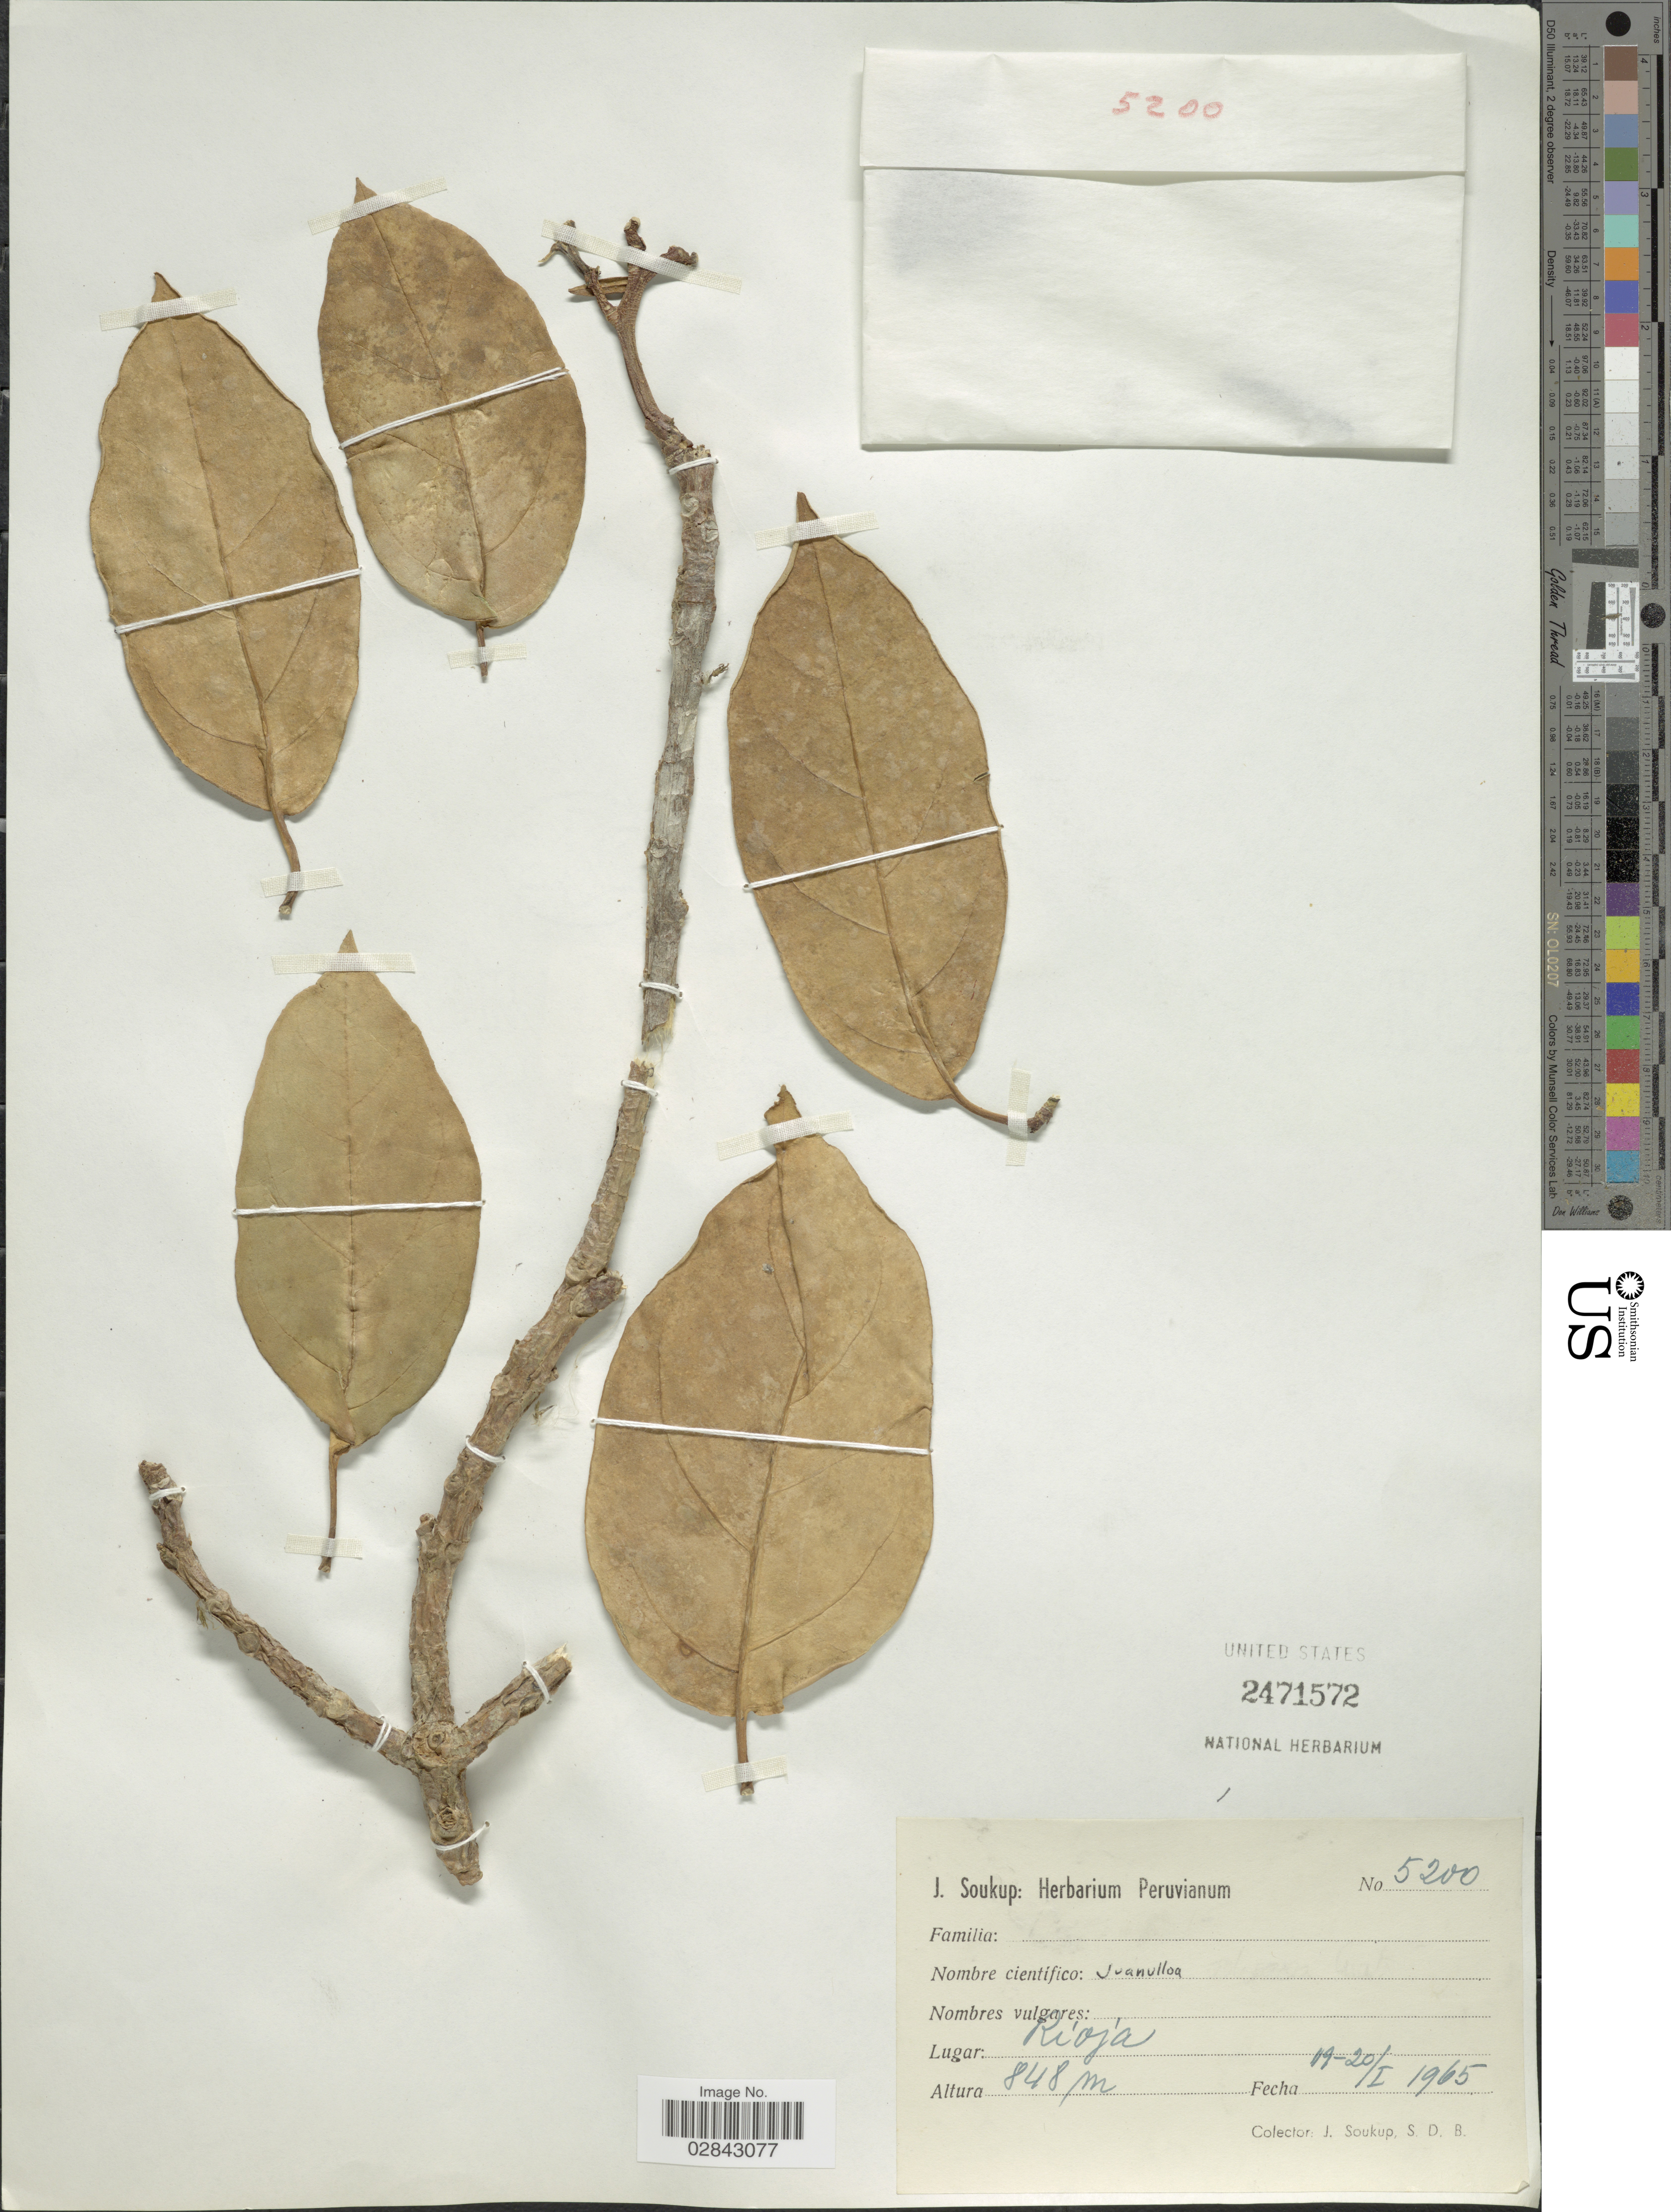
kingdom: Plantae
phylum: Tracheophyta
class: Magnoliopsida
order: Solanales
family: Solanaceae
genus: Juanulloa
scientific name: Juanulloa ochracea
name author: Cuatrec.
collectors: J. Soukup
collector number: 5200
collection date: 1965-01-19/1965-01-20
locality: Rioja.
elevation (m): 848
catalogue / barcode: US 2471572